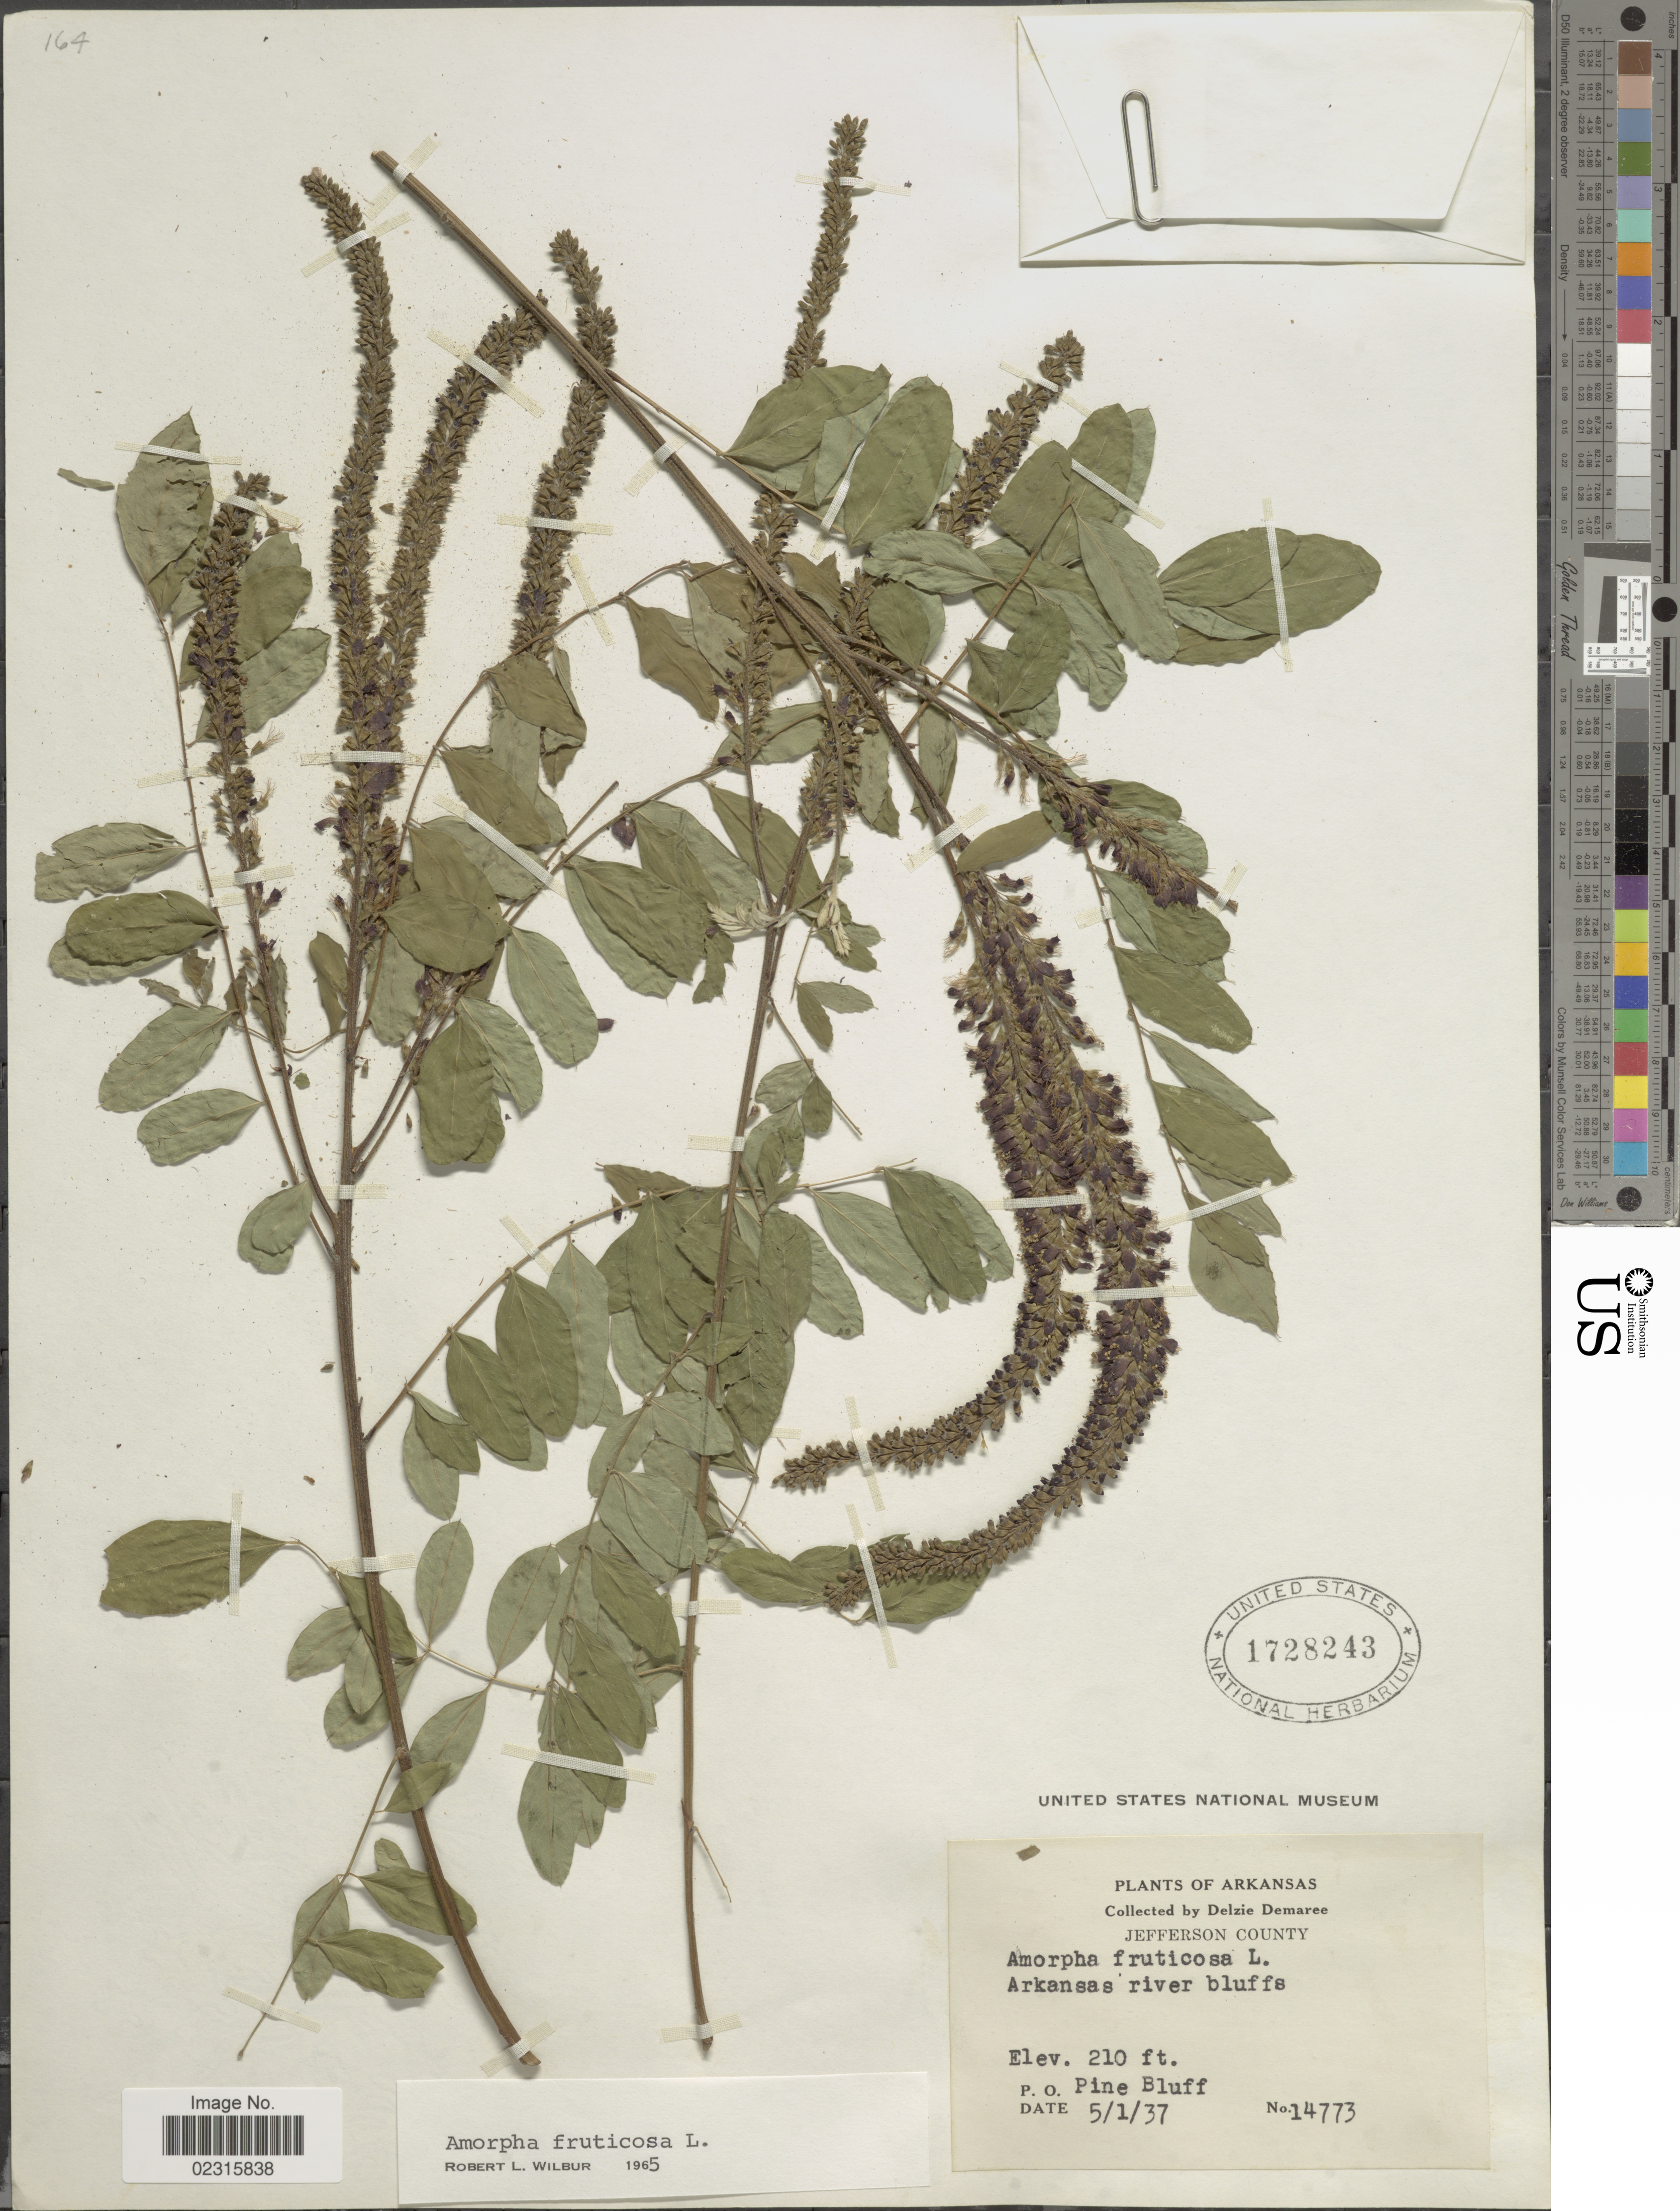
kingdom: Plantae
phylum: Tracheophyta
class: Magnoliopsida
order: Fabales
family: Fabaceae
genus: Amorpha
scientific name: Amorpha fruticosa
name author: L.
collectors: D. Demaree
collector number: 14773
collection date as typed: Transcribed d/m/y: 1/5/37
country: United States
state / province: Arkansas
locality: Jefferson County, Arkansas river bluffs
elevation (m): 64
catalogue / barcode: US 1728243